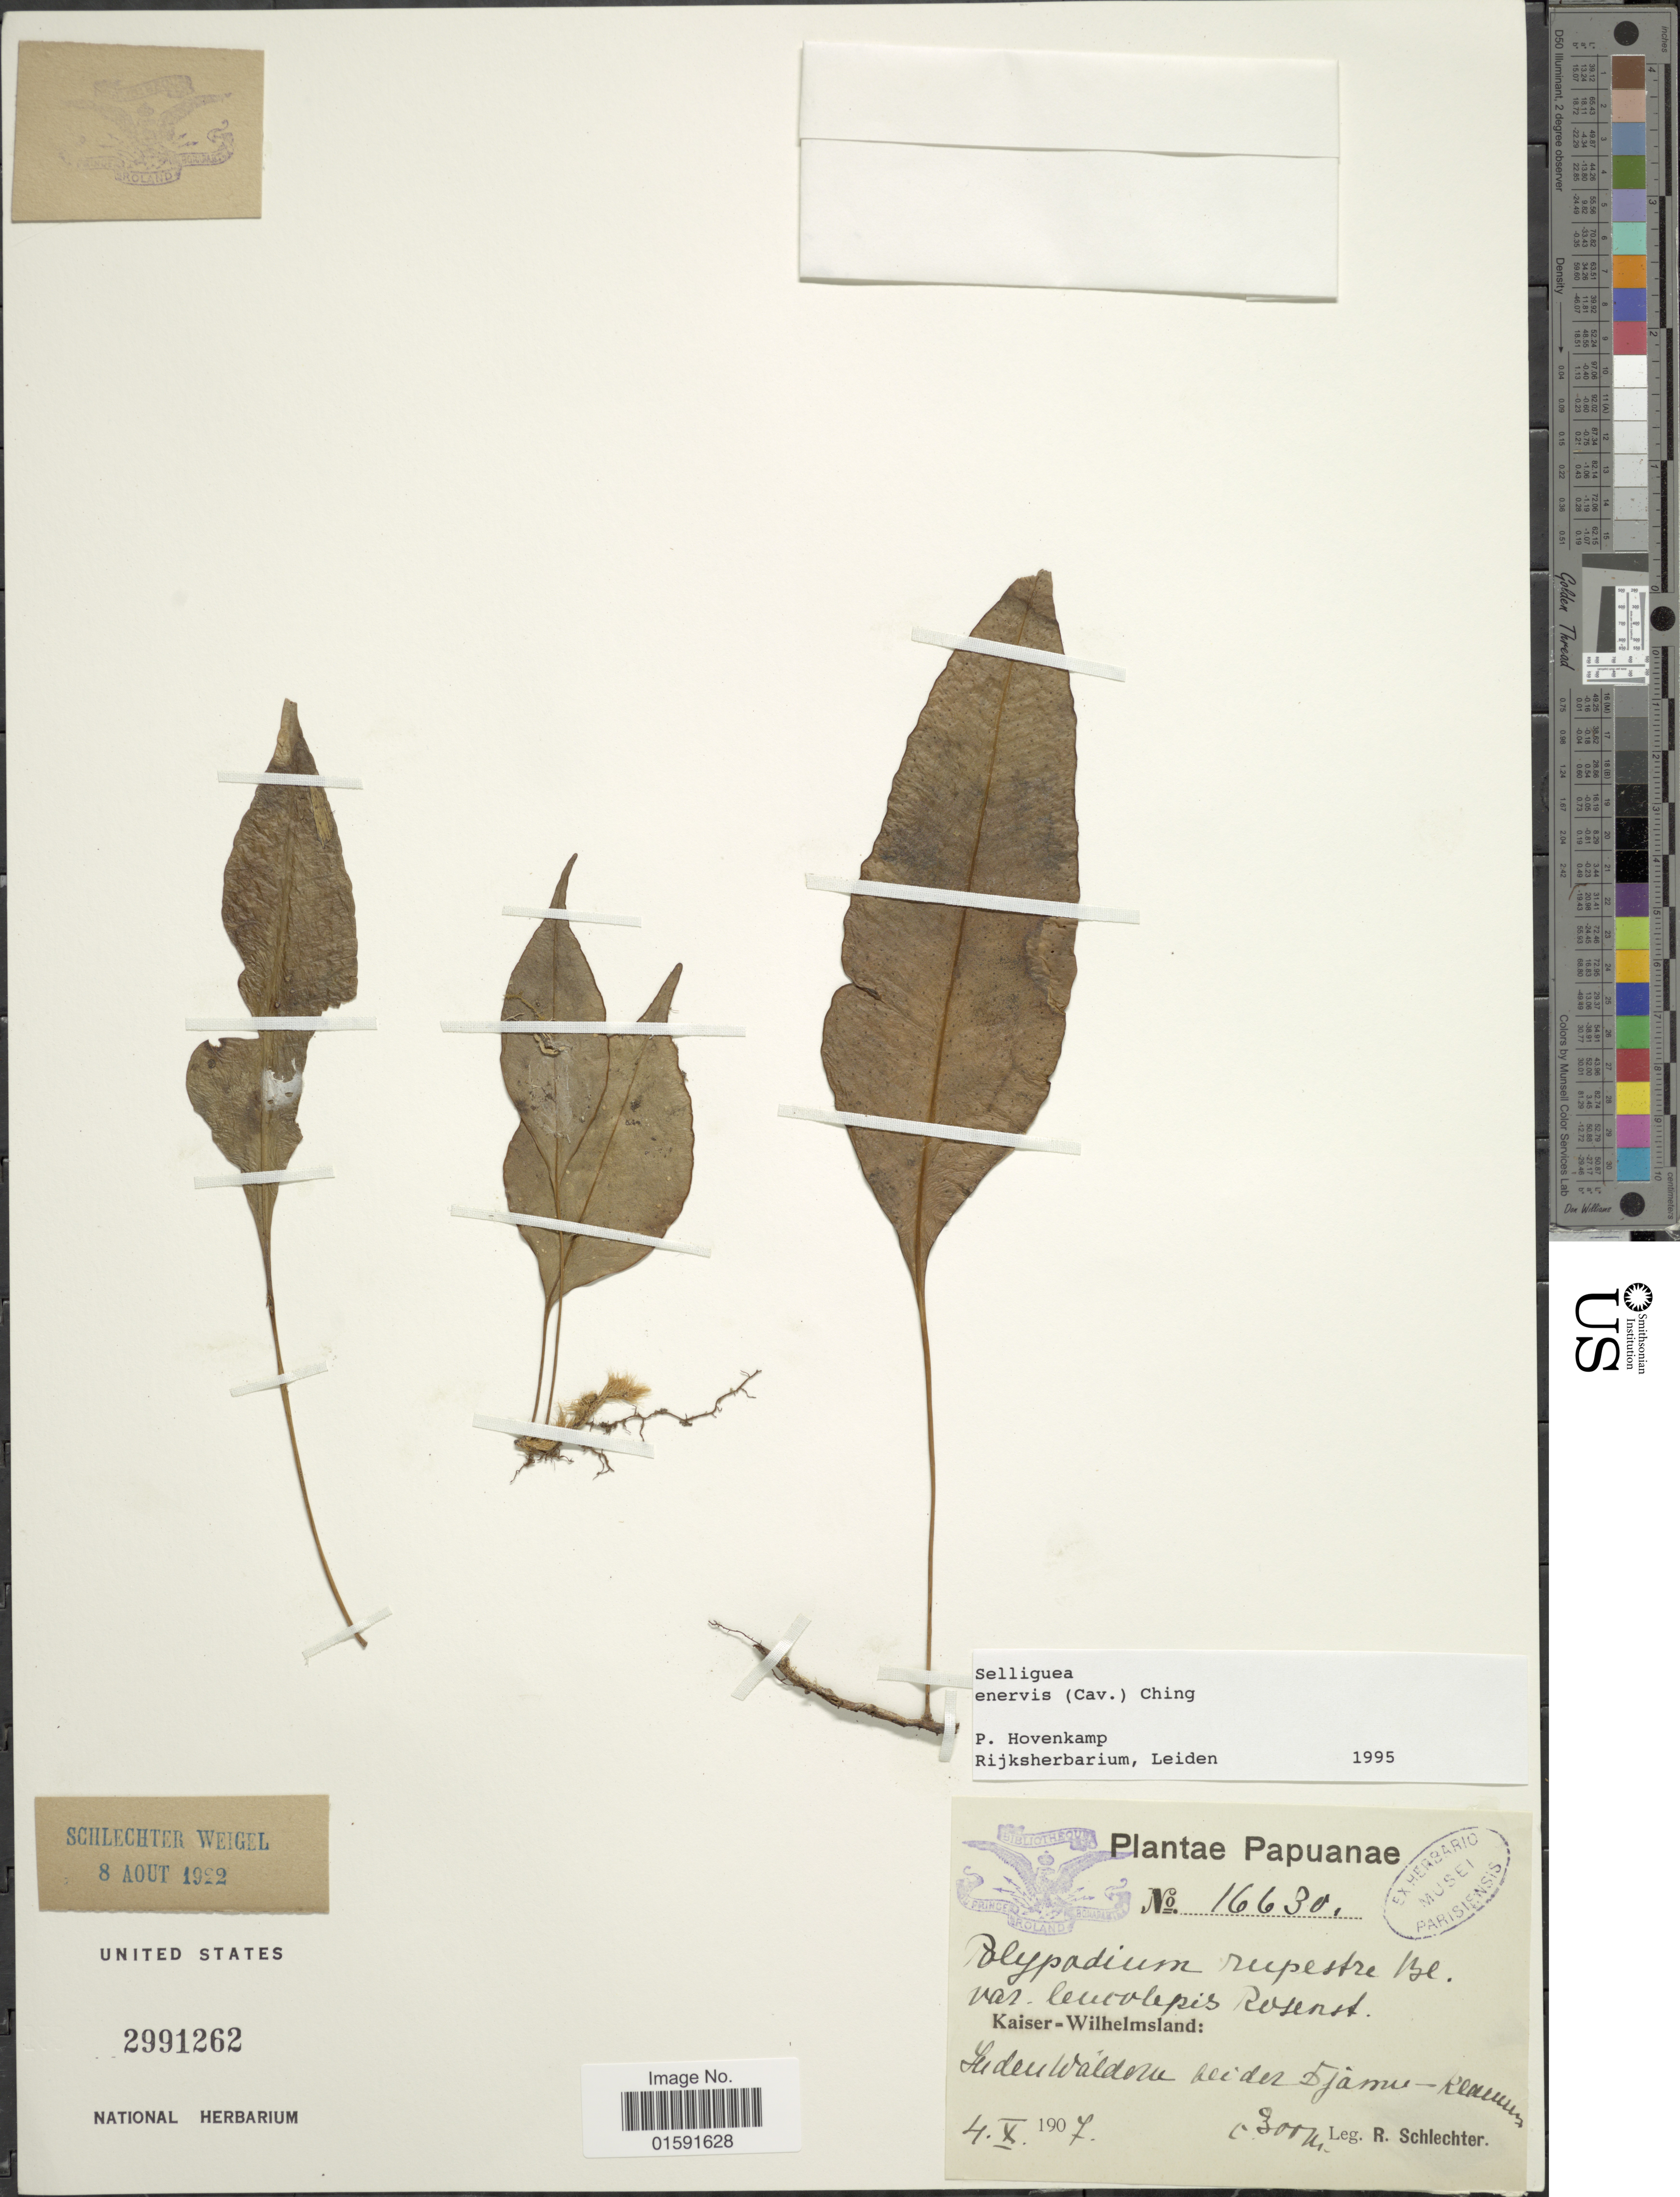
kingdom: Plantae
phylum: Tracheophyta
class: Polypodiopsida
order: Polypodiales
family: Polypodiaceae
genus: Selliguea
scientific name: Selliguea enervis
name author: (Cav.) Ching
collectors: F. R. R. Schlechter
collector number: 16630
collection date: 1907-10-04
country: Papua New Guinea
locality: Kaiser-Wilhelmsland: In den Wäldern bei den Djamu-Klamm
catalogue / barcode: US 2991262